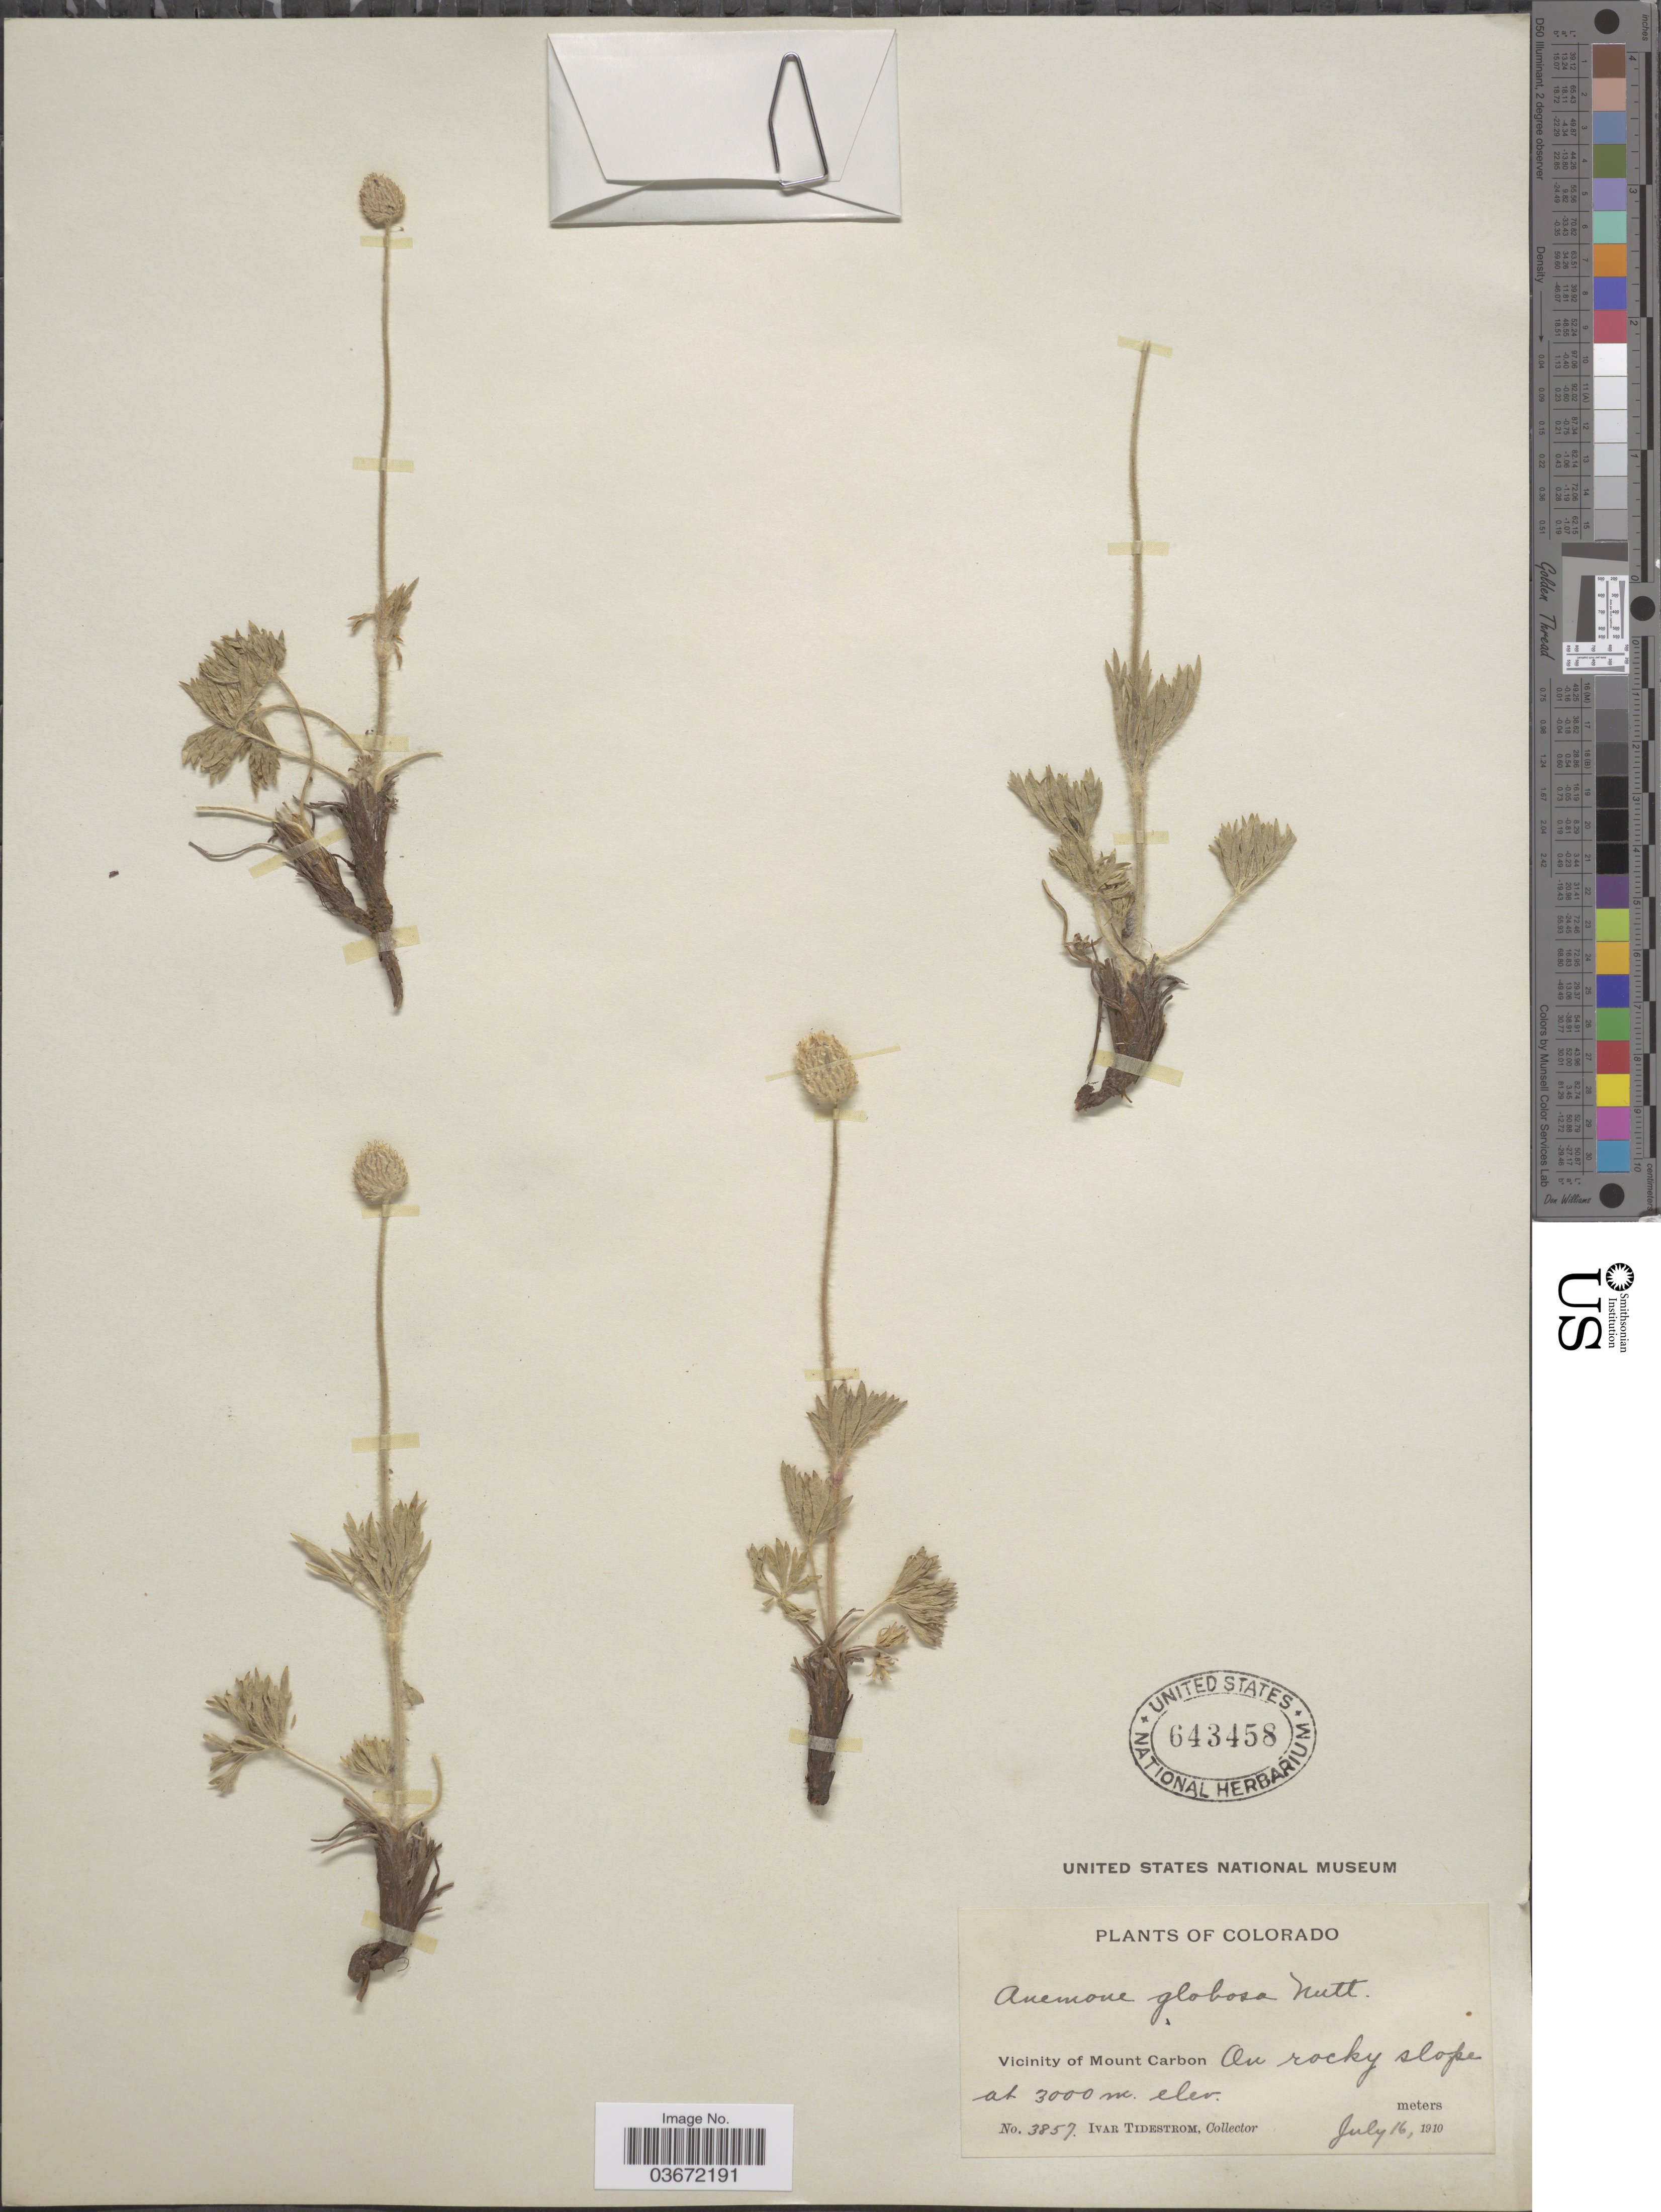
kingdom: Plantae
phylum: Tracheophyta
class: Magnoliopsida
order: Ranunculales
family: Ranunculaceae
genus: Anemone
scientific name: Anemone globosa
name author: (Torr. & A. Gray) Nutt. ex A. Heller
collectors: I. F. Tidestrom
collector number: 3857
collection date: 1910-07-16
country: United States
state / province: Colorado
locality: Vicinity of Mount Carbon. On rocky slope.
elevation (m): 3000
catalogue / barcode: US 643458